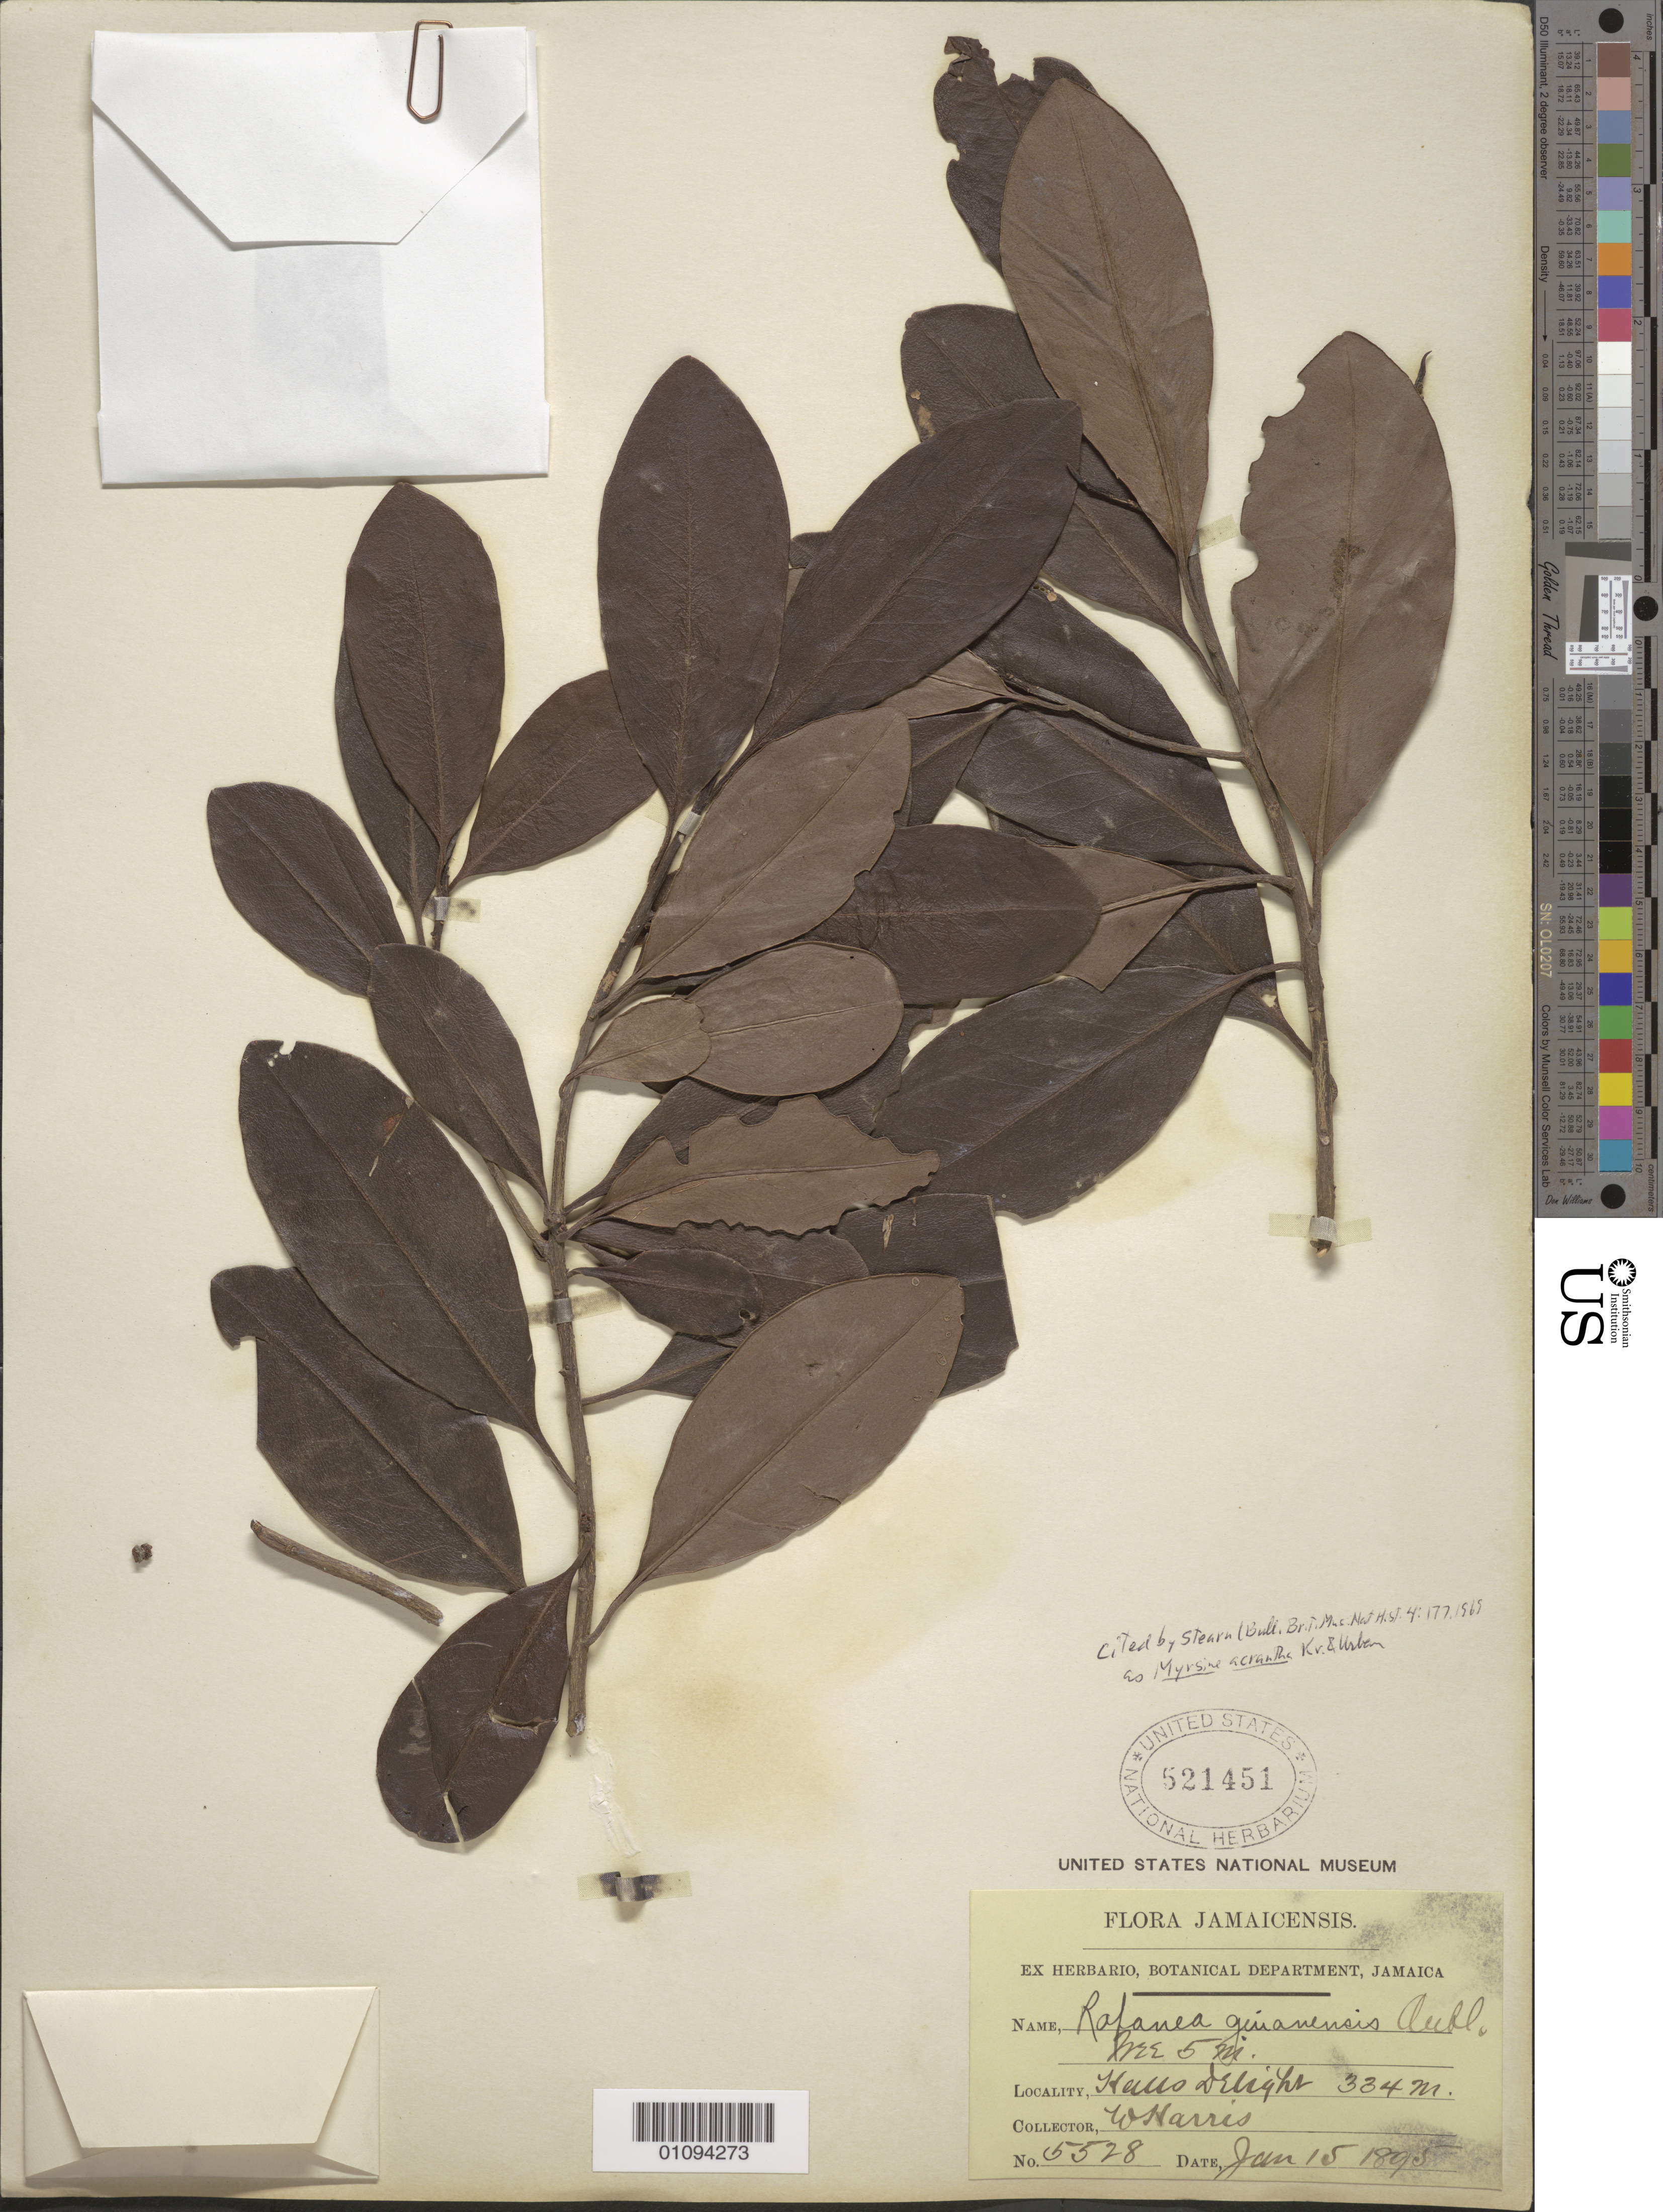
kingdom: Plantae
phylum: Tracheophyta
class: Magnoliopsida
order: Ericales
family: Primulaceae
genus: Myrsine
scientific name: Myrsine acrantha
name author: Krug & Urb.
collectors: W. Harris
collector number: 5528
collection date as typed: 15 Jan 1895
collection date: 1895-01-15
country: Jamaica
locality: Halls Dehighs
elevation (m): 334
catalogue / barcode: US 521451